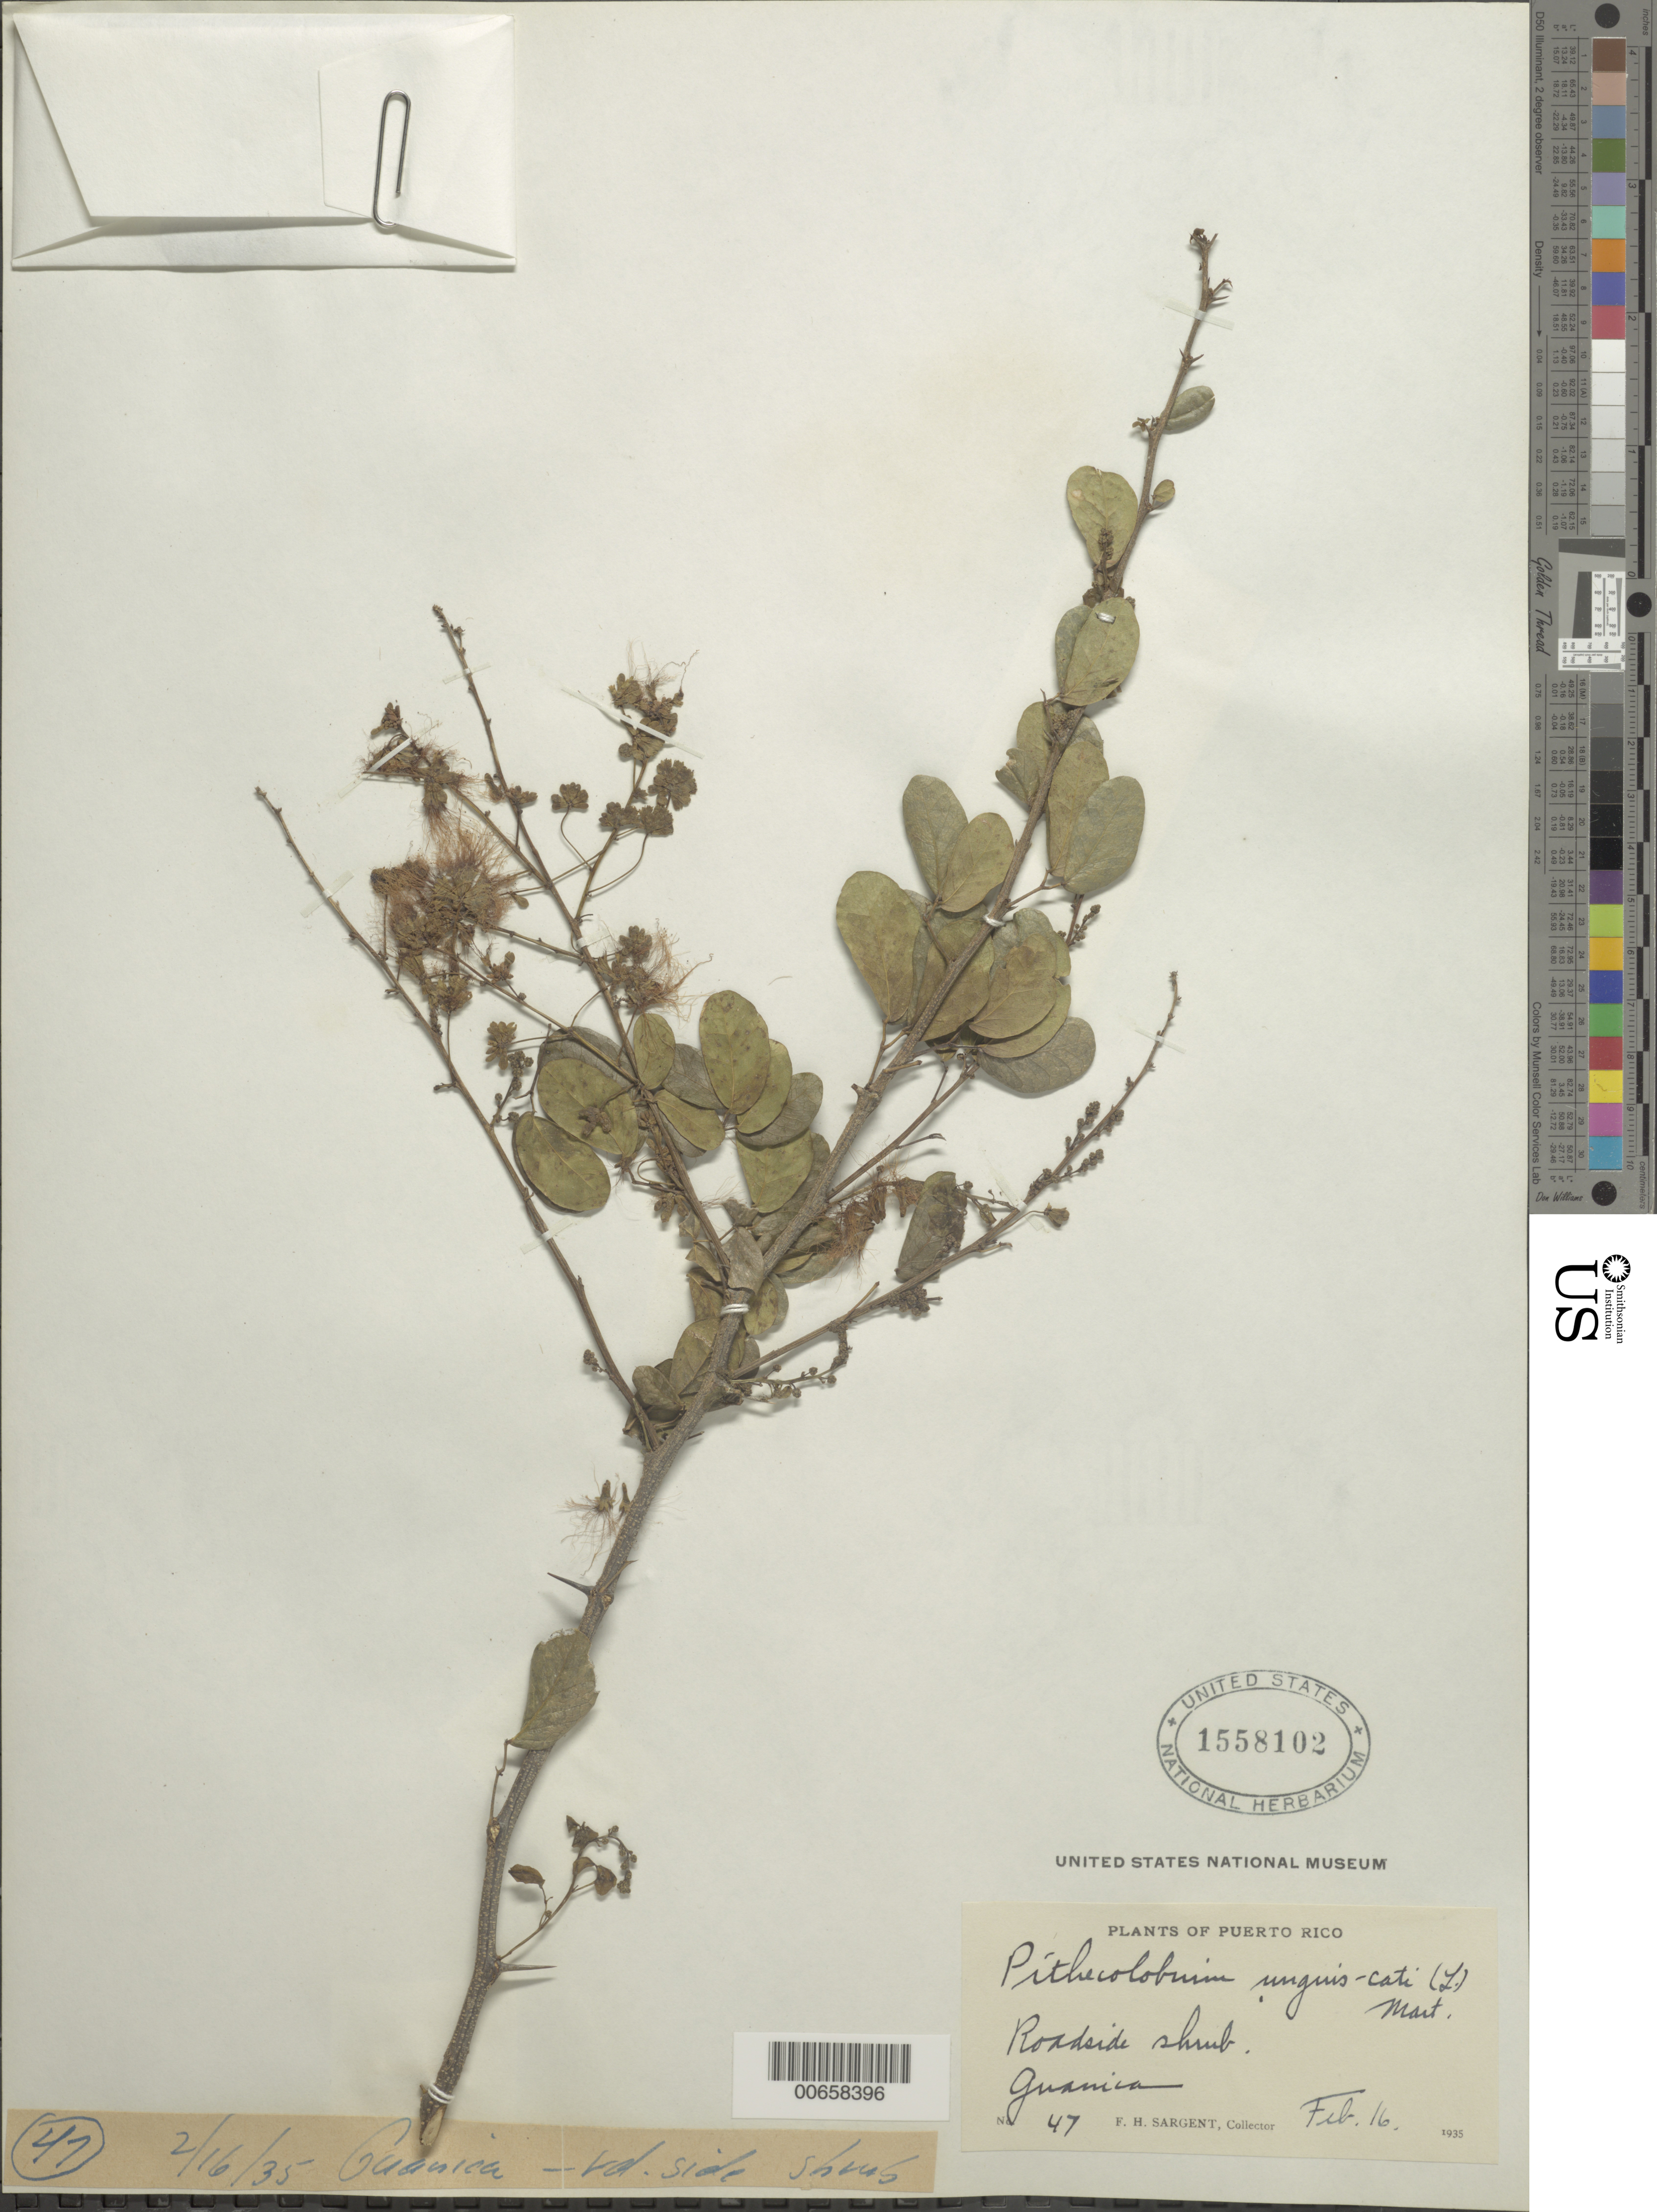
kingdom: Plantae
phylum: Tracheophyta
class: Magnoliopsida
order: Fabales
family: Fabaceae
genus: Pithecellobium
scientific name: Pithecellobium unguis-cati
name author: (L.) Benth.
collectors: F. H. Sargent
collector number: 47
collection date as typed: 16 Feb 1935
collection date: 1935-02-16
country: Puerto Rico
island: Greater Antilles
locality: Guanica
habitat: Roadside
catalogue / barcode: US 1558102